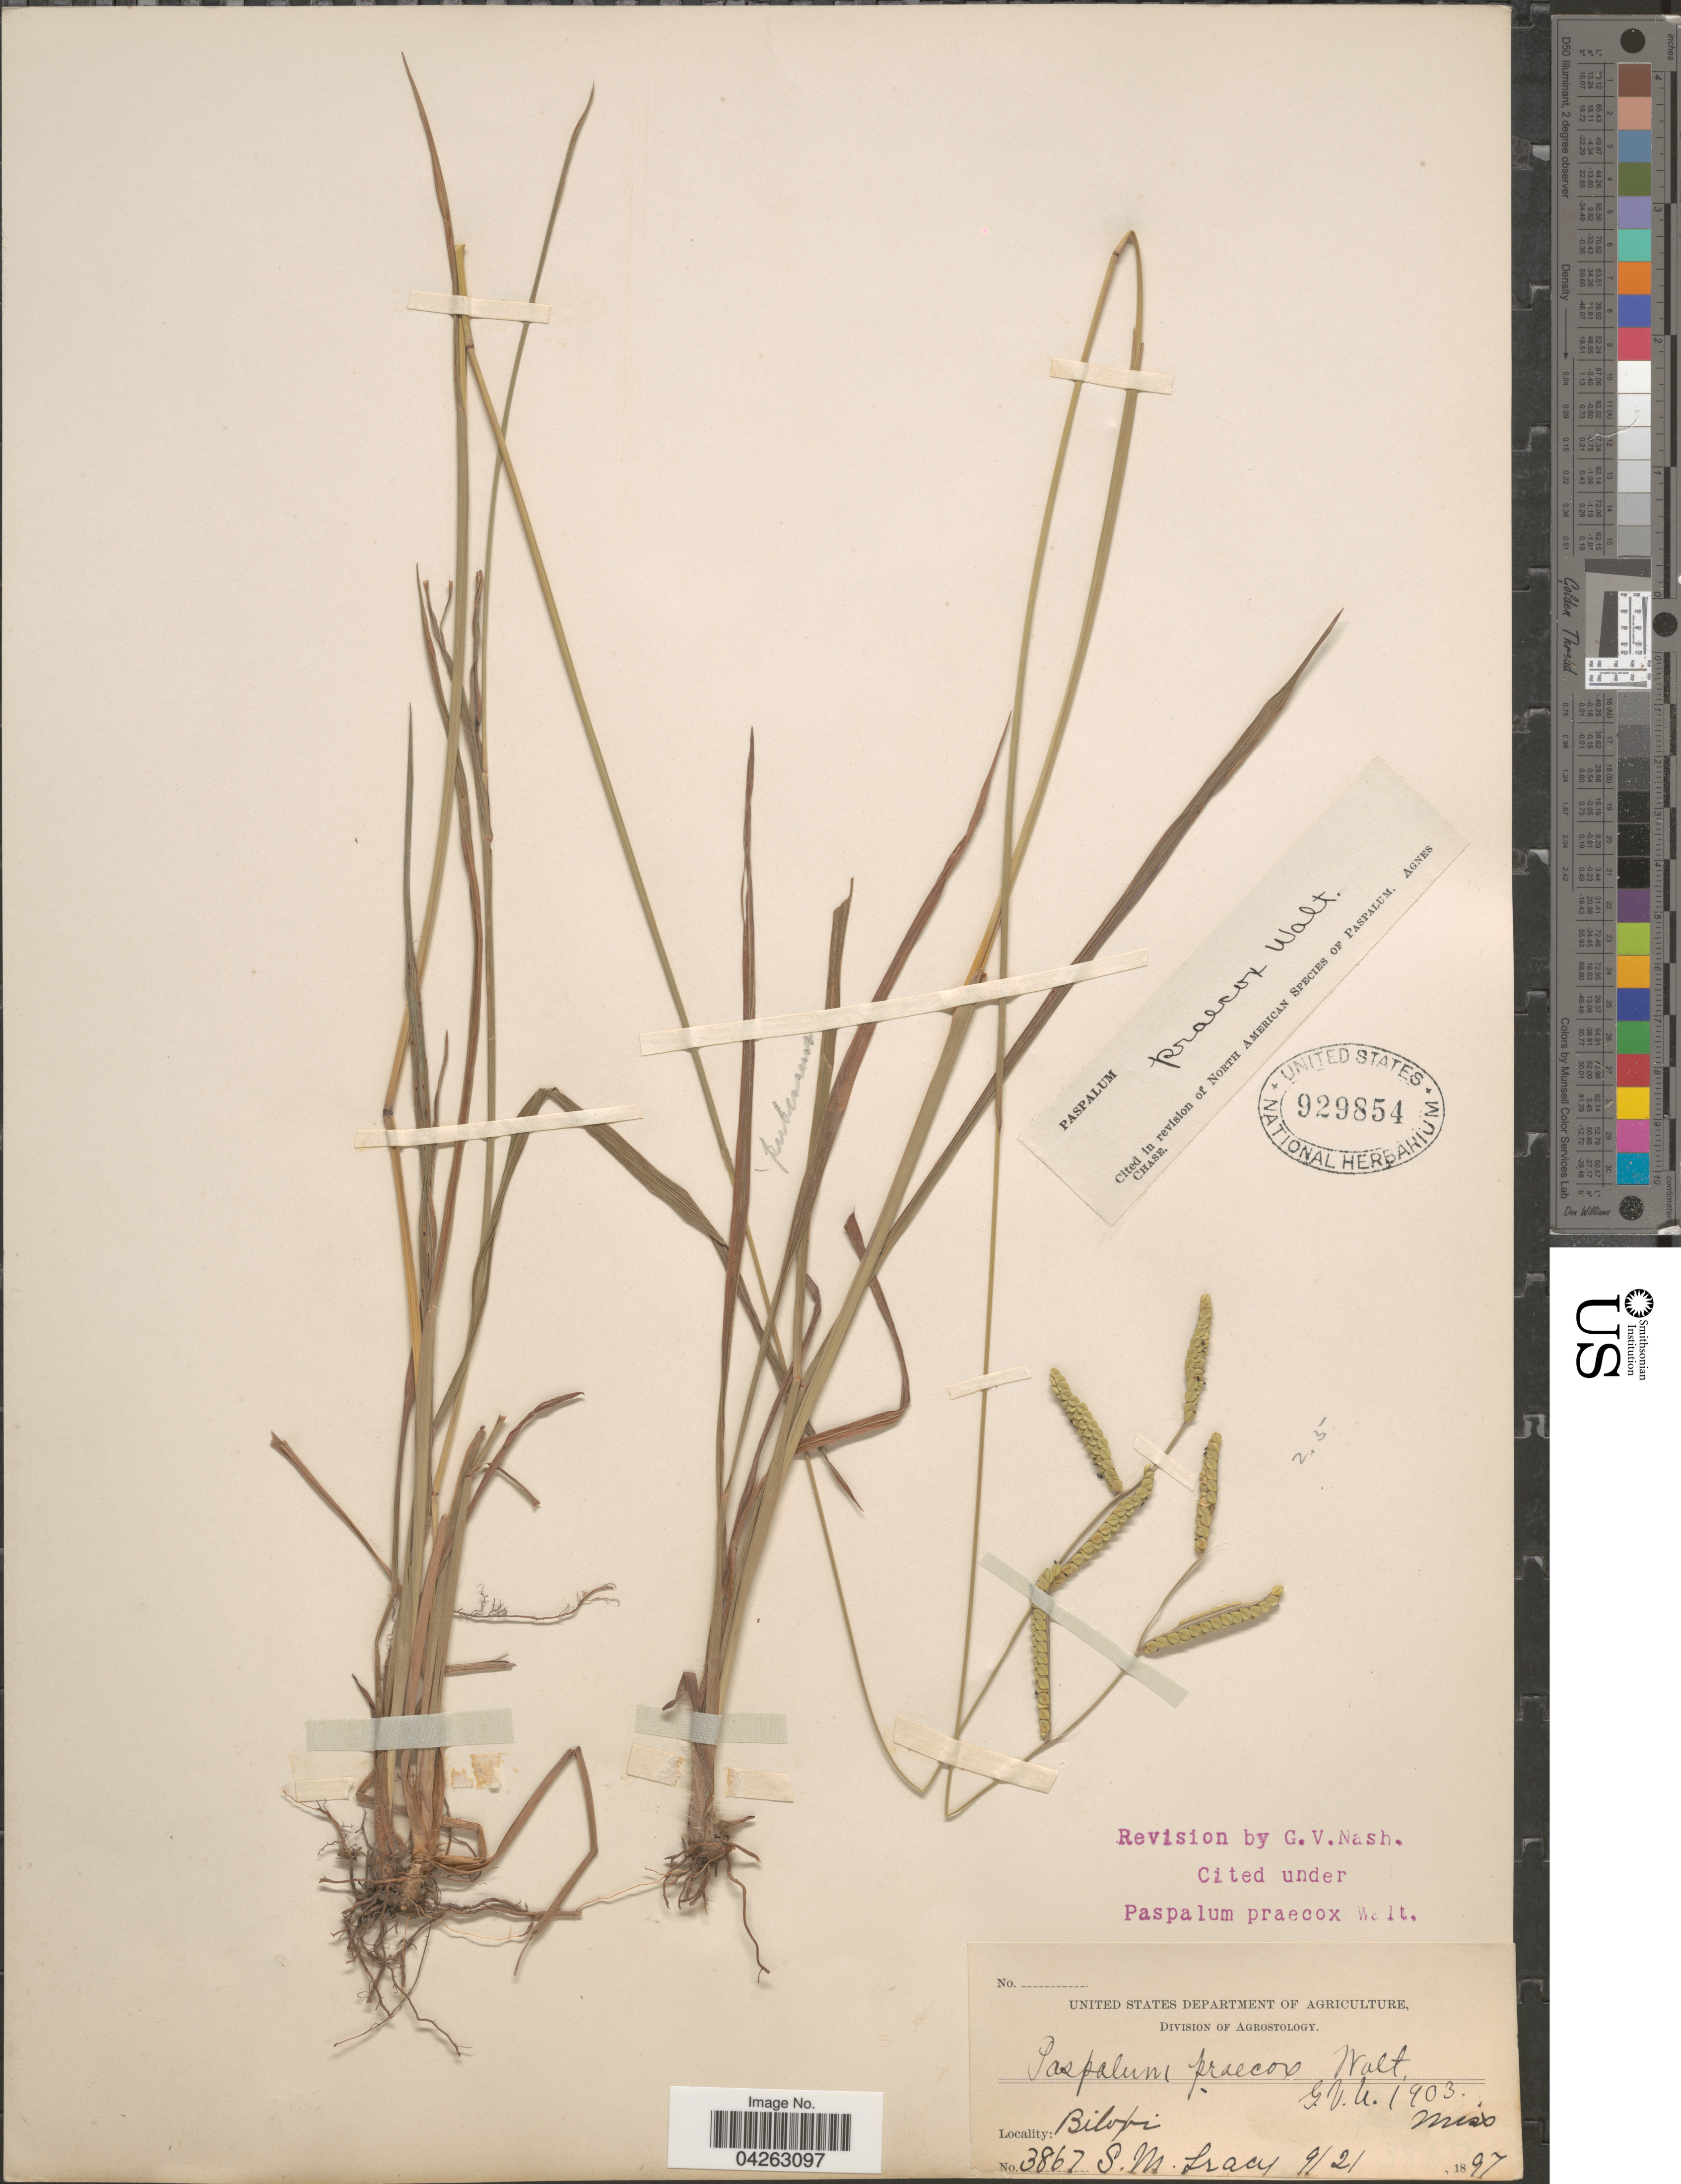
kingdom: Plantae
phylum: Tracheophyta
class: Liliopsida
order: Poales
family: Poaceae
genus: Paspalum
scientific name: Paspalum praecox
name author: Walter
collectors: S. M. Tracy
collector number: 3867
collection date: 1897-09-21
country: United States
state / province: Mississippi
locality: Biloxi.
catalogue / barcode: US 929854